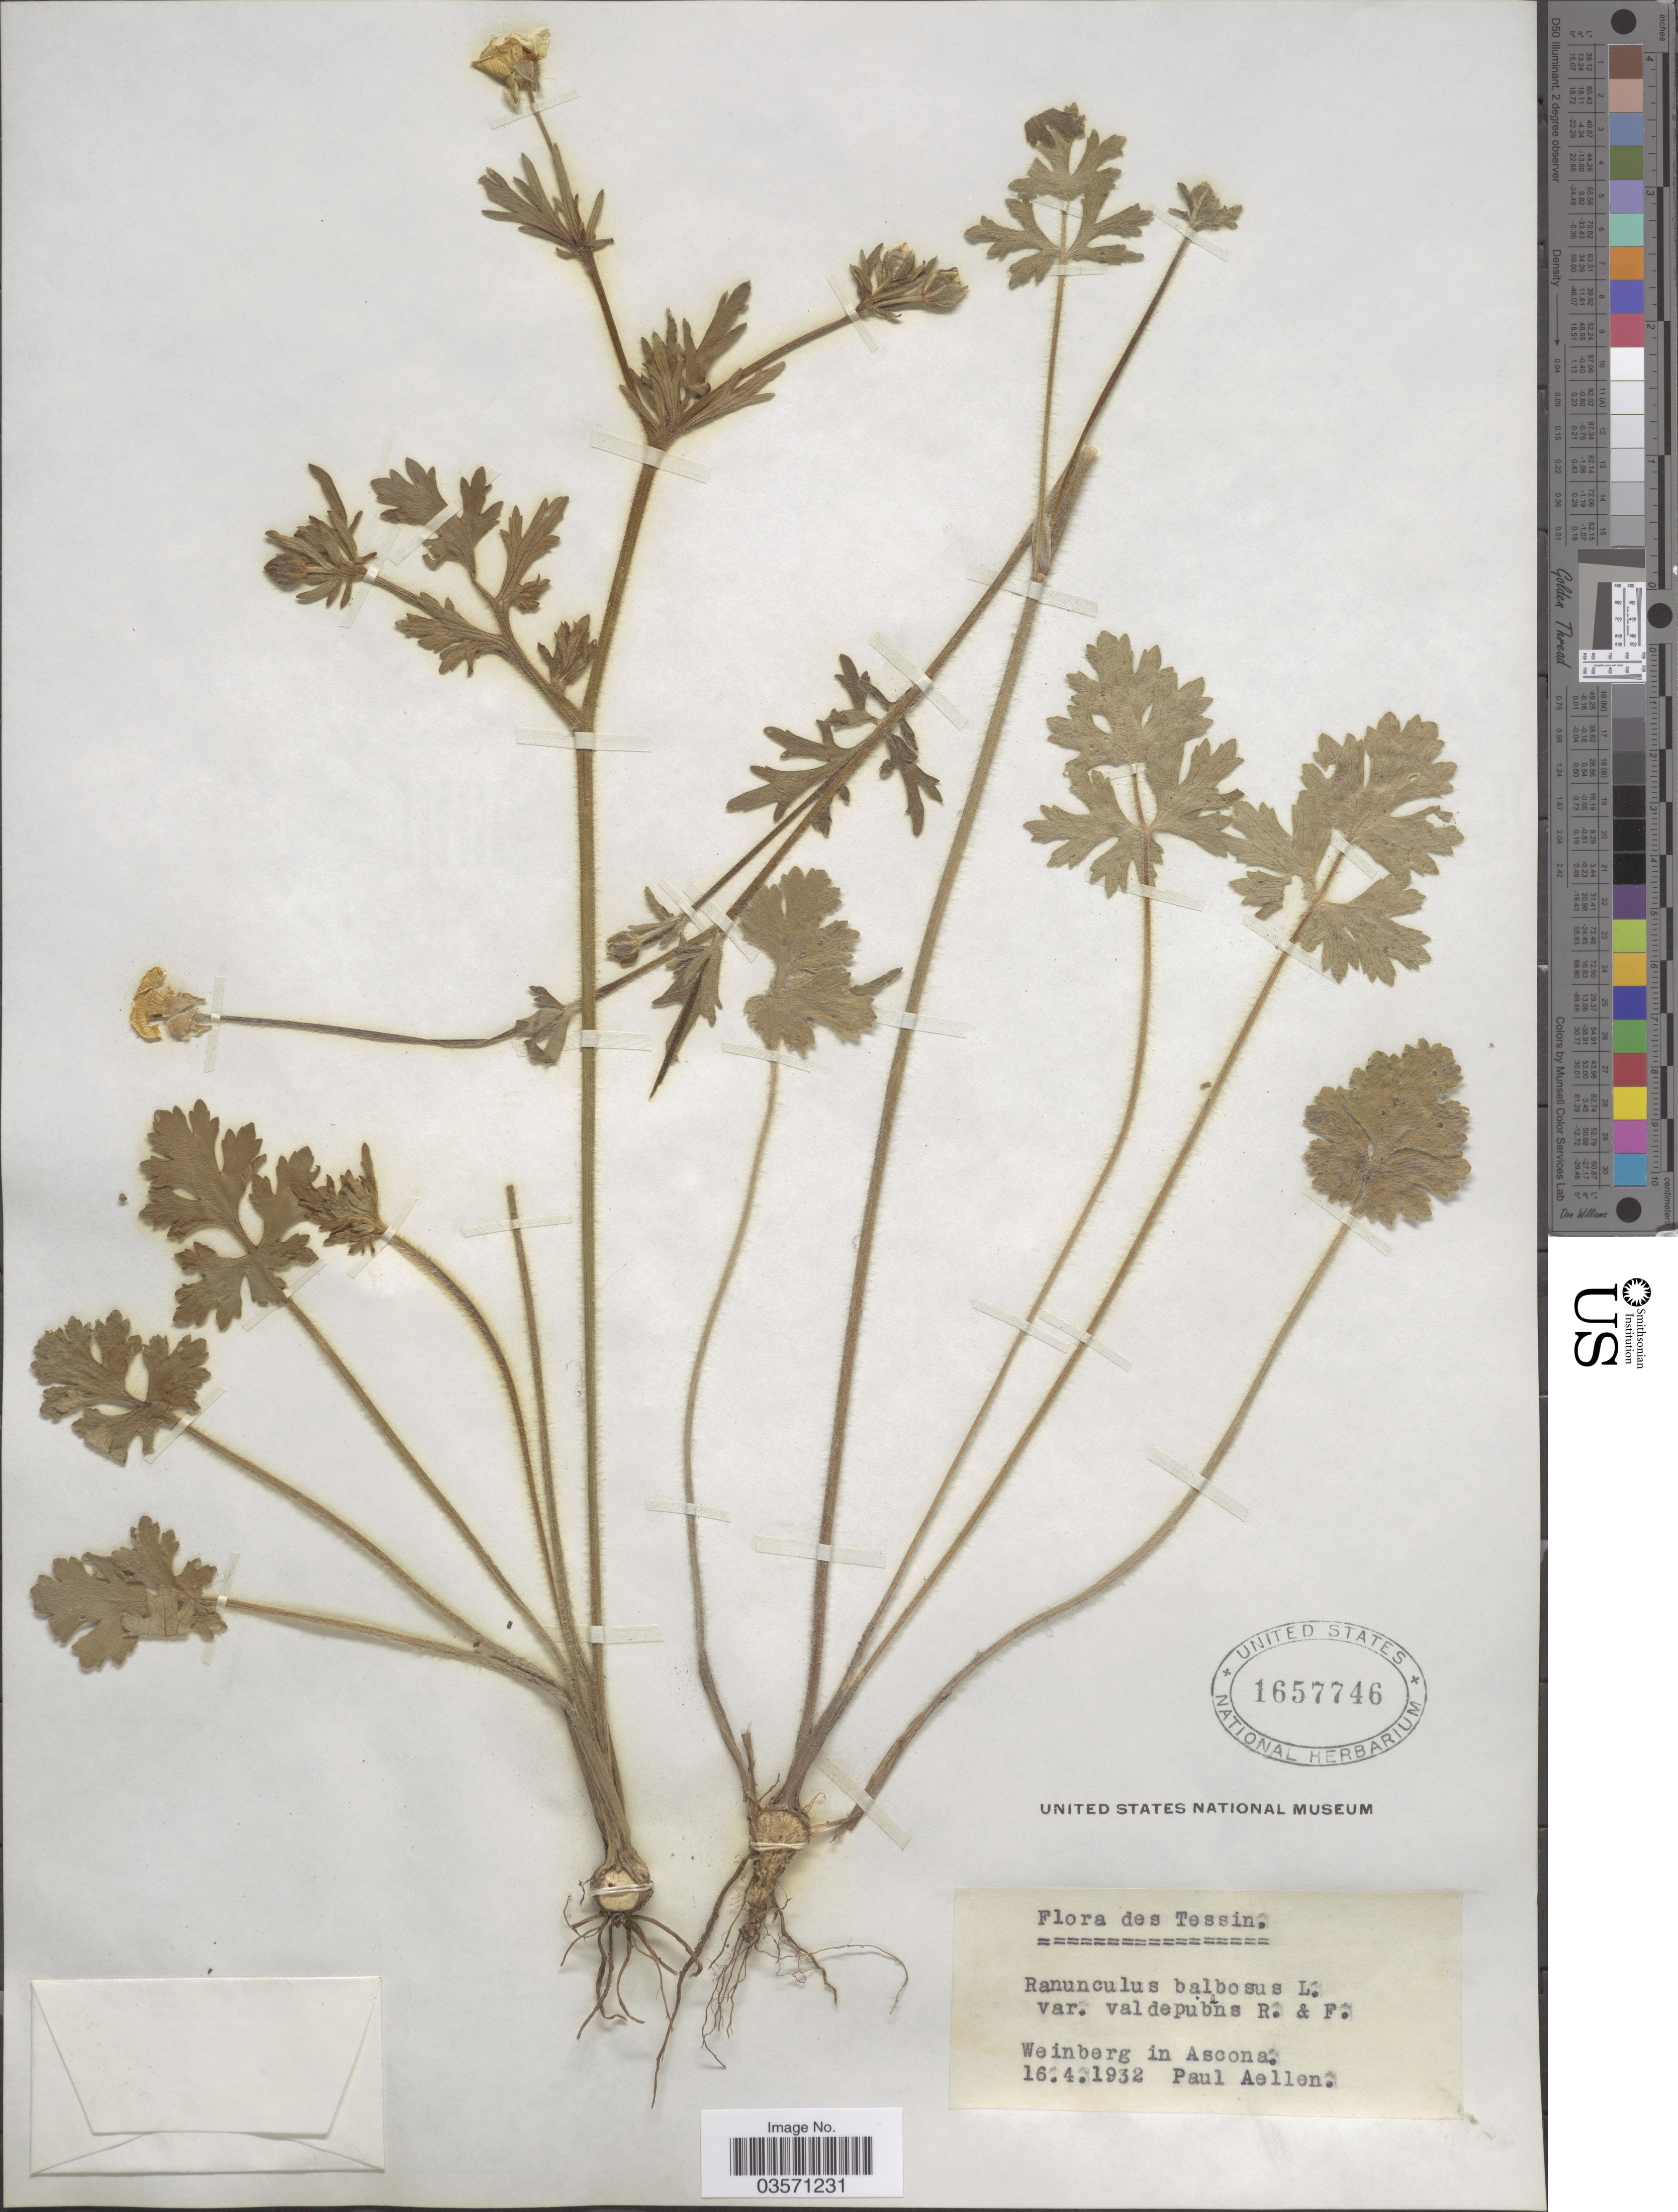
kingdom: Plantae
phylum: Tracheophyta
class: Magnoliopsida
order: Ranunculales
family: Ranunculaceae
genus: Ranunculus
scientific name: Ranunculus bulbosus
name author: L.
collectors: P. Aellen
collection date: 1932-04-16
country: Switzerland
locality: Tessin. Weinberg in Ascona.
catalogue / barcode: US 1657746